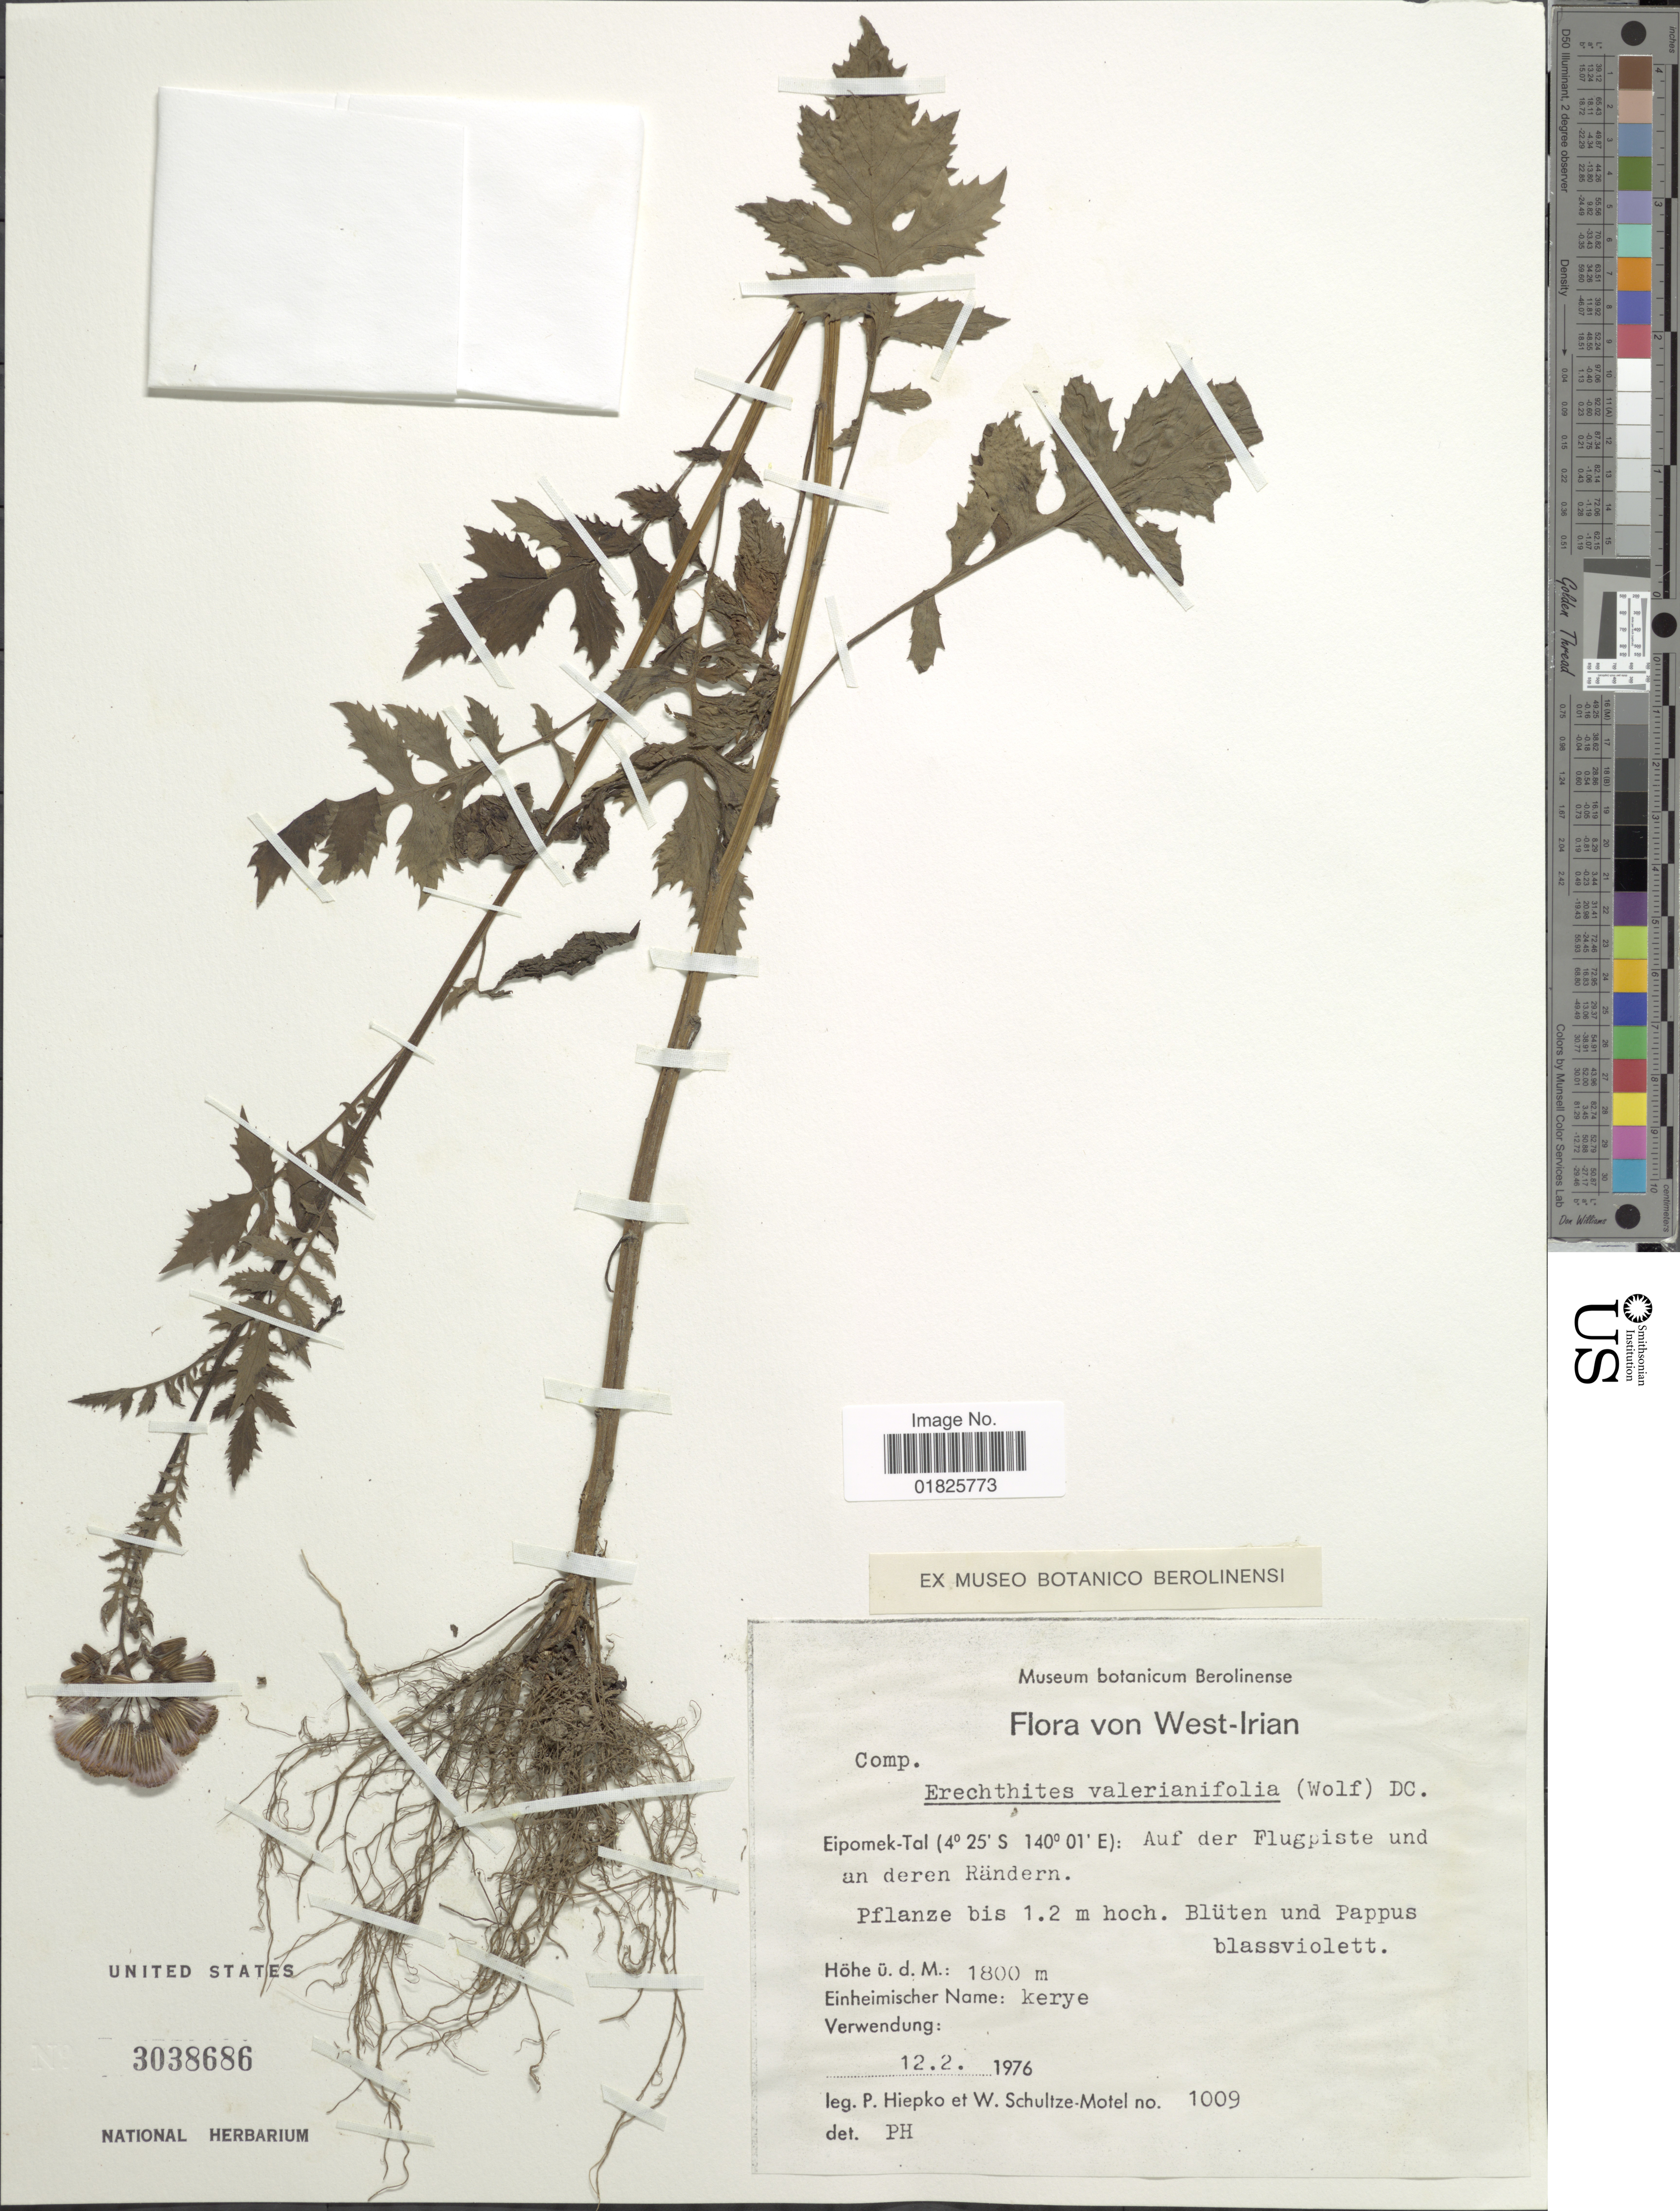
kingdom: Plantae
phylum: Tracheophyta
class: Magnoliopsida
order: Asterales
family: Asteraceae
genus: Erechtites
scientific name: Erechtites valerianifolius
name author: (Link ex Spreng.) DC.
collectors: P. H. Hiepko & W. Schultze-Motel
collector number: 1009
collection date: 1976-02-12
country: Iran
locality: Eipomek-Tal : Auf der Flugpiste und an deren Rändern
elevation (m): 1800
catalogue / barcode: US 3038686